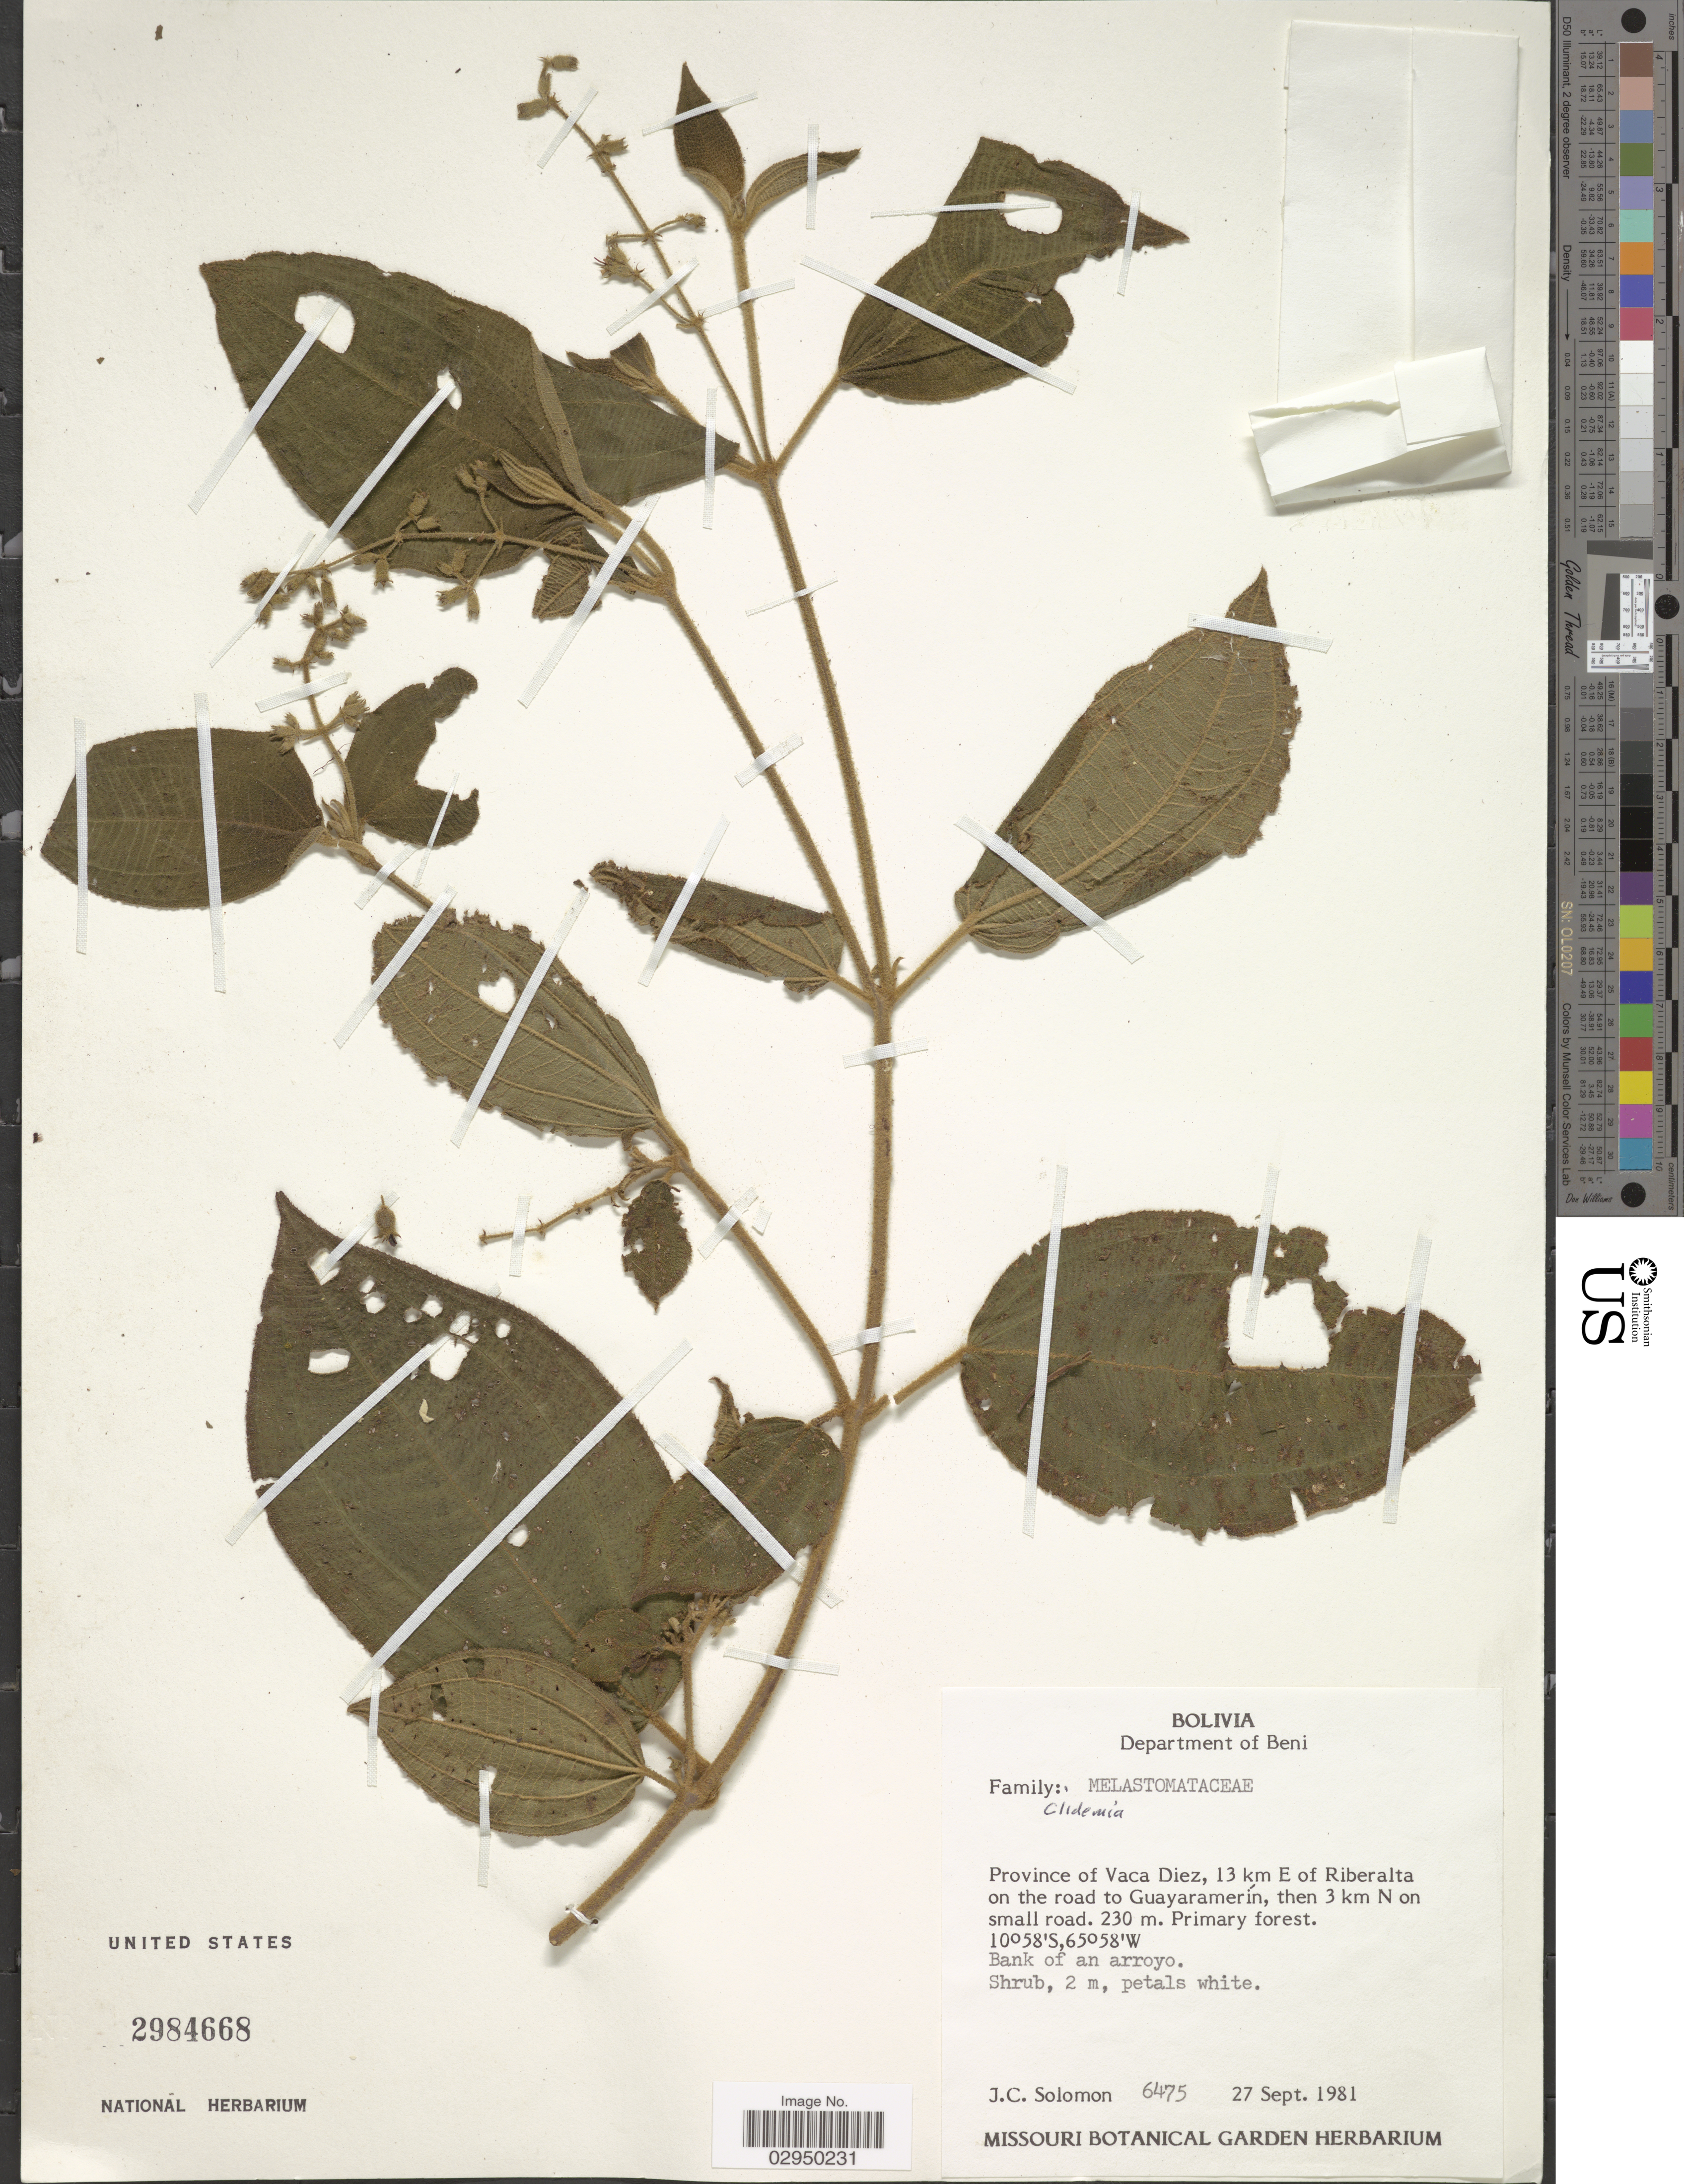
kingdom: Plantae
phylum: Tracheophyta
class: Magnoliopsida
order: Myrtales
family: Melastomataceae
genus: Miconia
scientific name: Miconia biserrata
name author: (DC.) Michelang.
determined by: Ferreira-Alves, R.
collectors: J. C. Solomon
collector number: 6475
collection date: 1981-09-27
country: Bolivia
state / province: Beni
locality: Department of Beni. Province of Vaca Diez, 13 km E of Riberalta on the road to Guayaramerín, then 3 km N on small road.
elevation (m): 230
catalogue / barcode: US 2984668